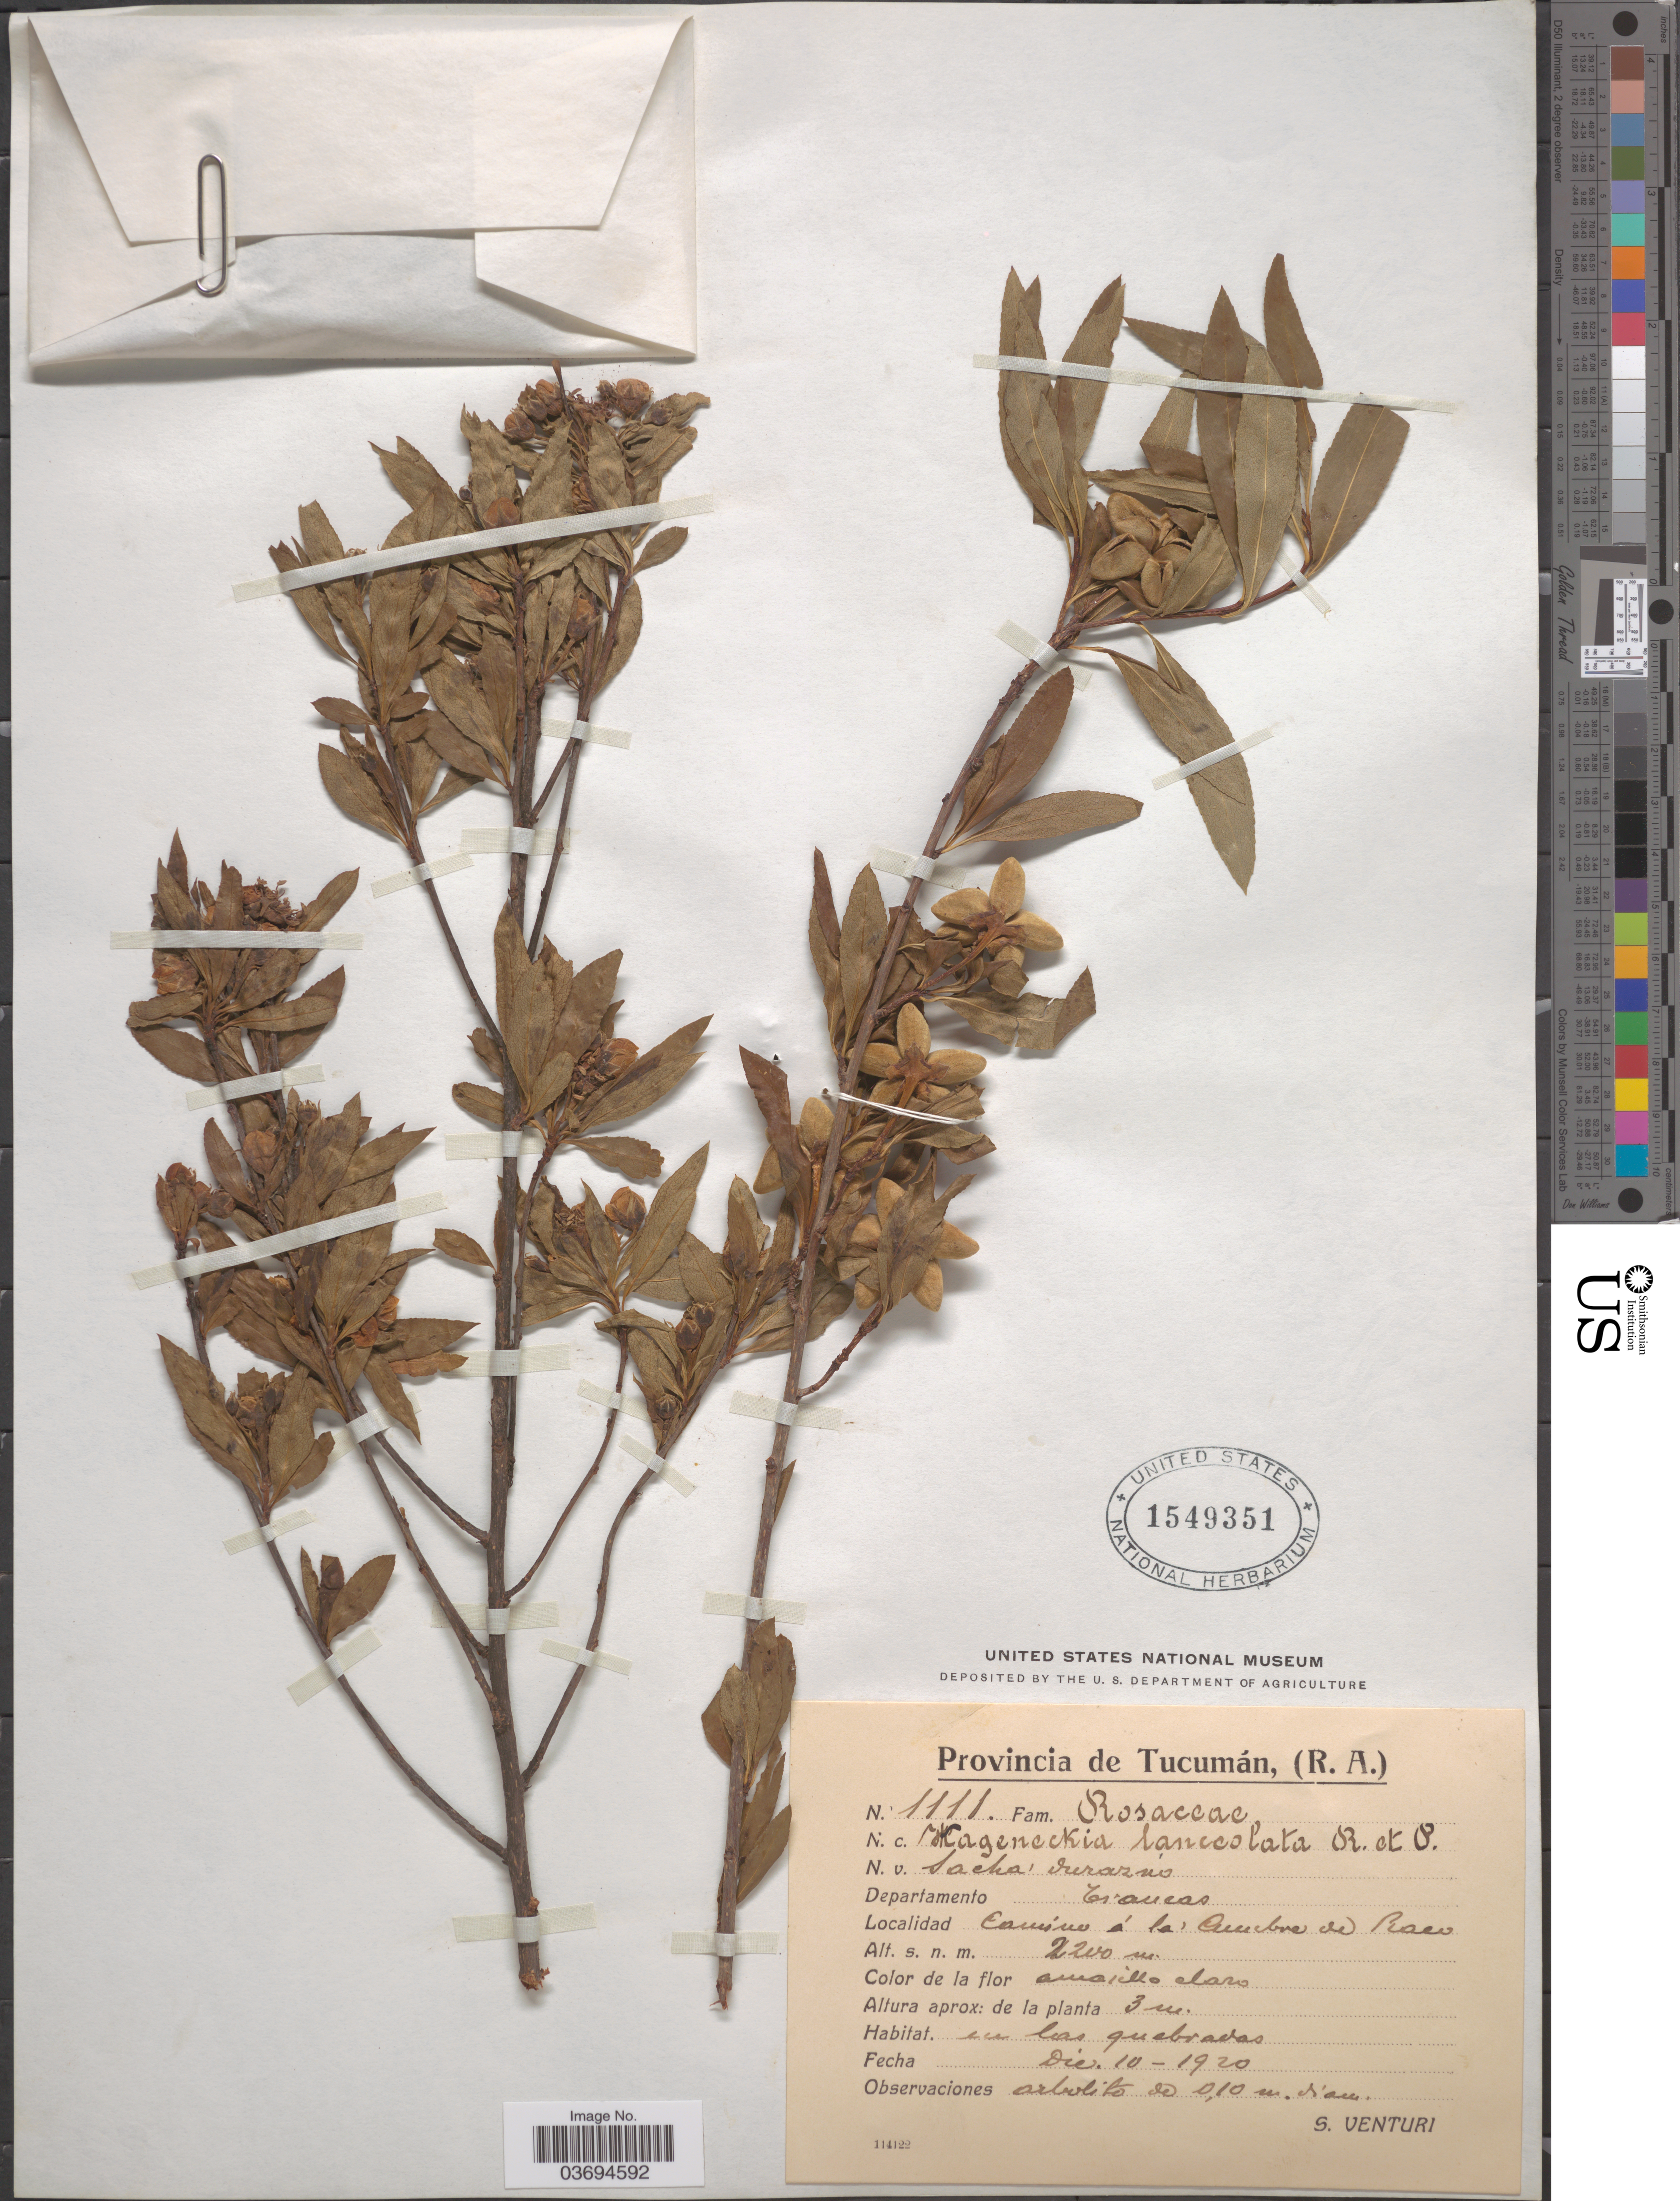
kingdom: Plantae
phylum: Tracheophyta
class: Magnoliopsida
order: Rosales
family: Rosaceae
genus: Kageneckia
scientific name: Kageneckia lanceolata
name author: Ruiz & Pav.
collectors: S. Venturi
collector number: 1111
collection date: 1920-12-10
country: Argentina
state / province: Tucumán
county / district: Trancas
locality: Departamento Trancas. Camino á la Cumbres de Raco.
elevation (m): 2200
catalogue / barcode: US 1549351